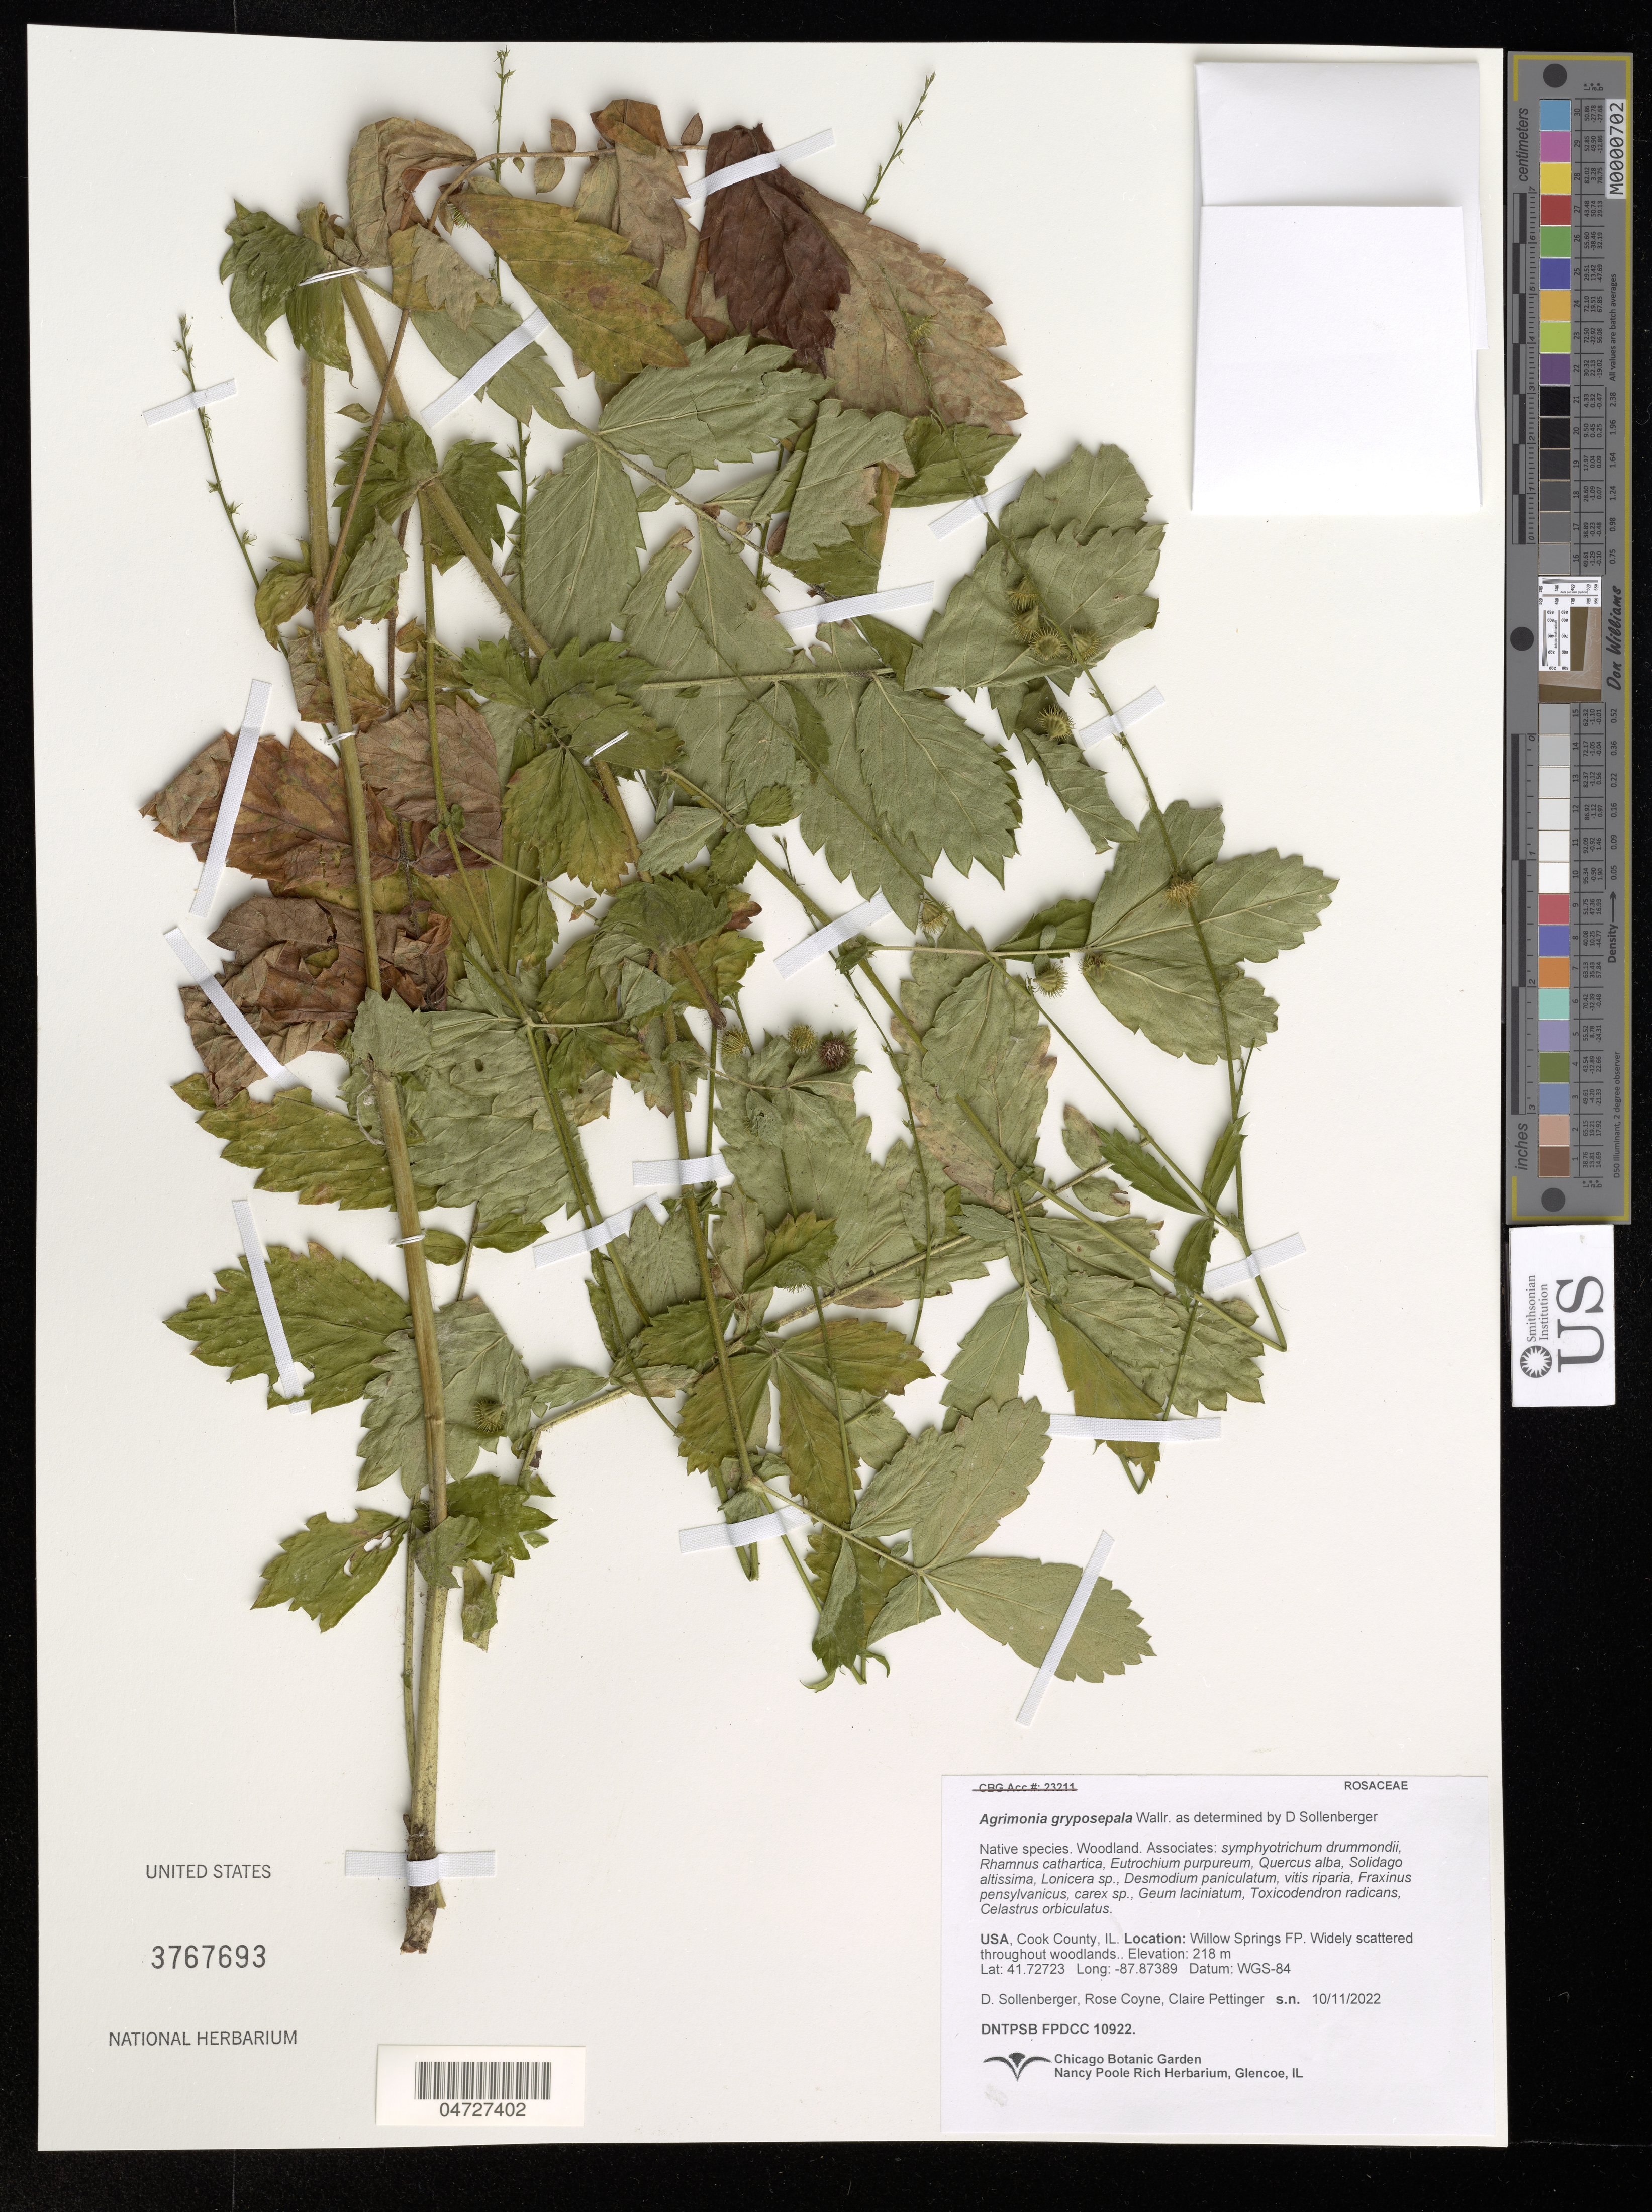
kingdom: Plantae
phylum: Tracheophyta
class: Magnoliopsida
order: Rosales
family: Rosaceae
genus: Agrimonia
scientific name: Agrimonia gryposepala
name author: Wallr.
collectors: D. Sollenberger, R. Coyne & C. Pettinger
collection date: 2022-11-10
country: United States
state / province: Illinois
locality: Cook County. Willow Springs FP. Widely scattered throughout woodlands.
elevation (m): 218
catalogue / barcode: US 3767693